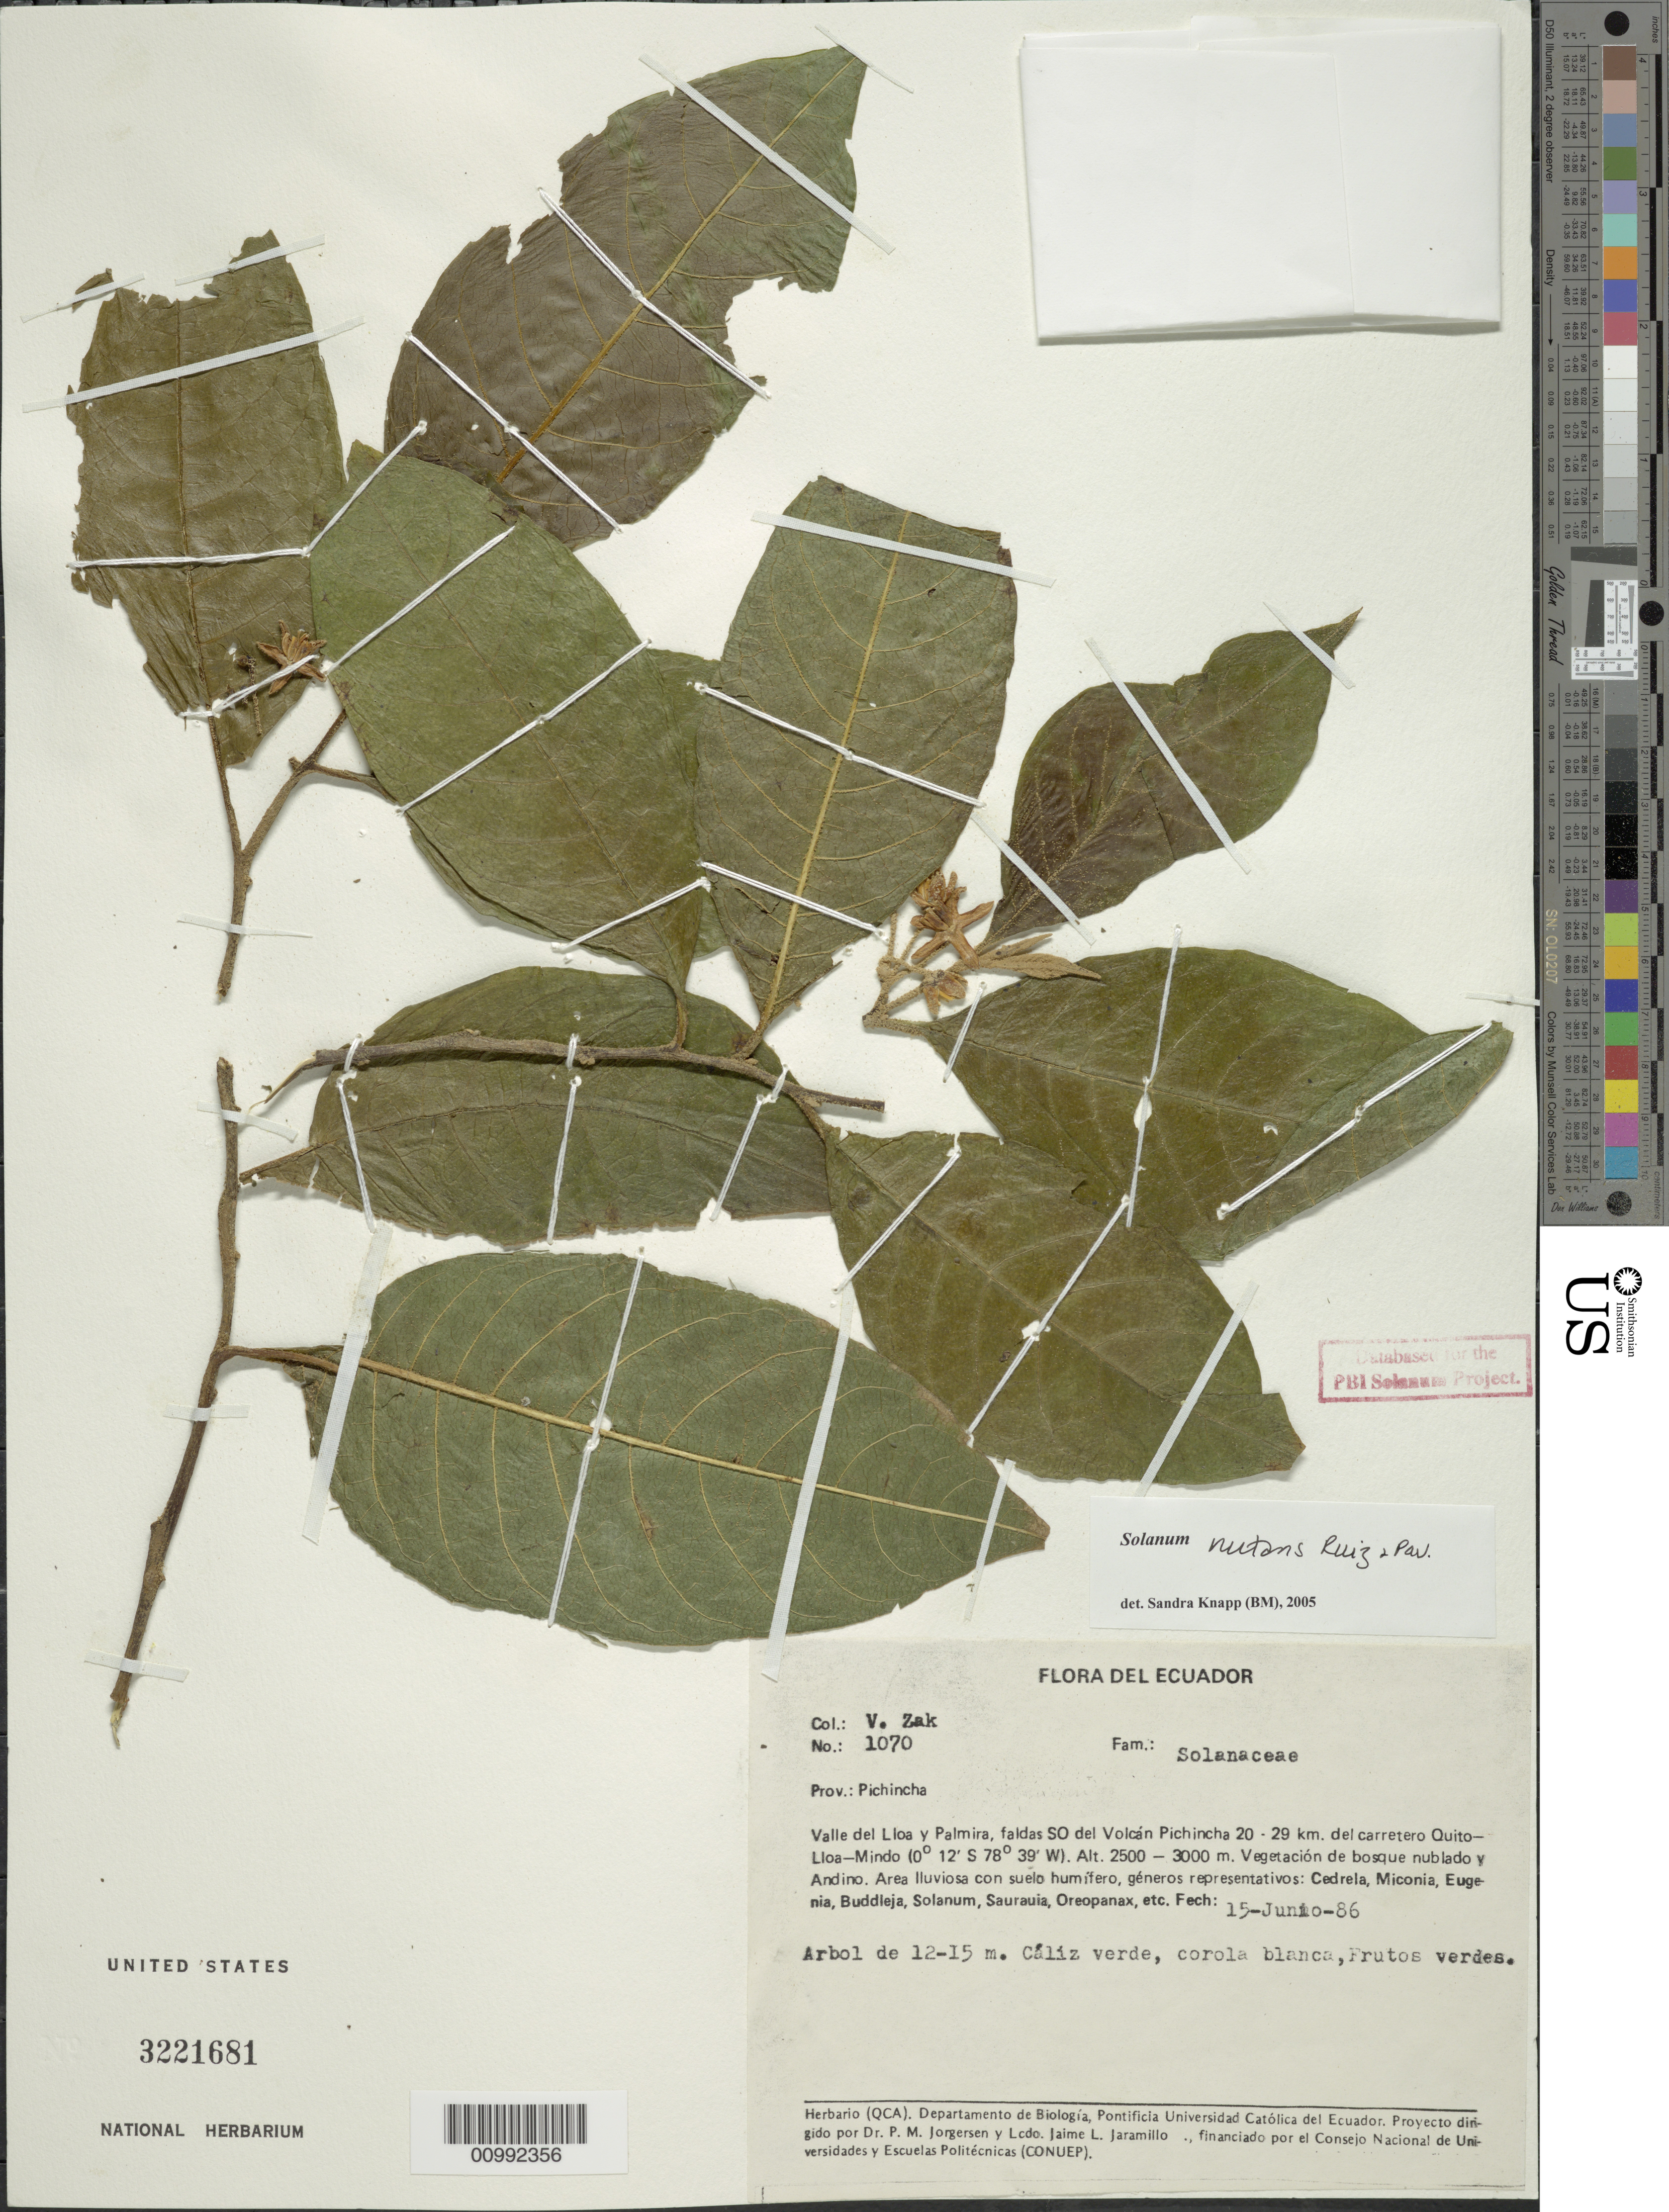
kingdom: Plantae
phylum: Tracheophyta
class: Magnoliopsida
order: Solanales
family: Solanaceae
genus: Solanum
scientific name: Solanum nutans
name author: Ruiz & Pav.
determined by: Knapp, S. D.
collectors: V. Zak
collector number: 1070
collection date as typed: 15 Jun 1986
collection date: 1986-06-15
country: Ecuador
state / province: Pichincha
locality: Valle de Lloa y Palmira, faldas SO del Volcán Pichincha, 20-29 km del carretero Quito-Lloa-Mindo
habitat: vegetación del bosque nublado y andino; area lluviosa con suelo humífero, generos representativos: Cedrela, Miconia, Eugenia, Buddleja, Solanum, Saurauria, Oreopanax etc.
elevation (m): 2500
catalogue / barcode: US 3221681